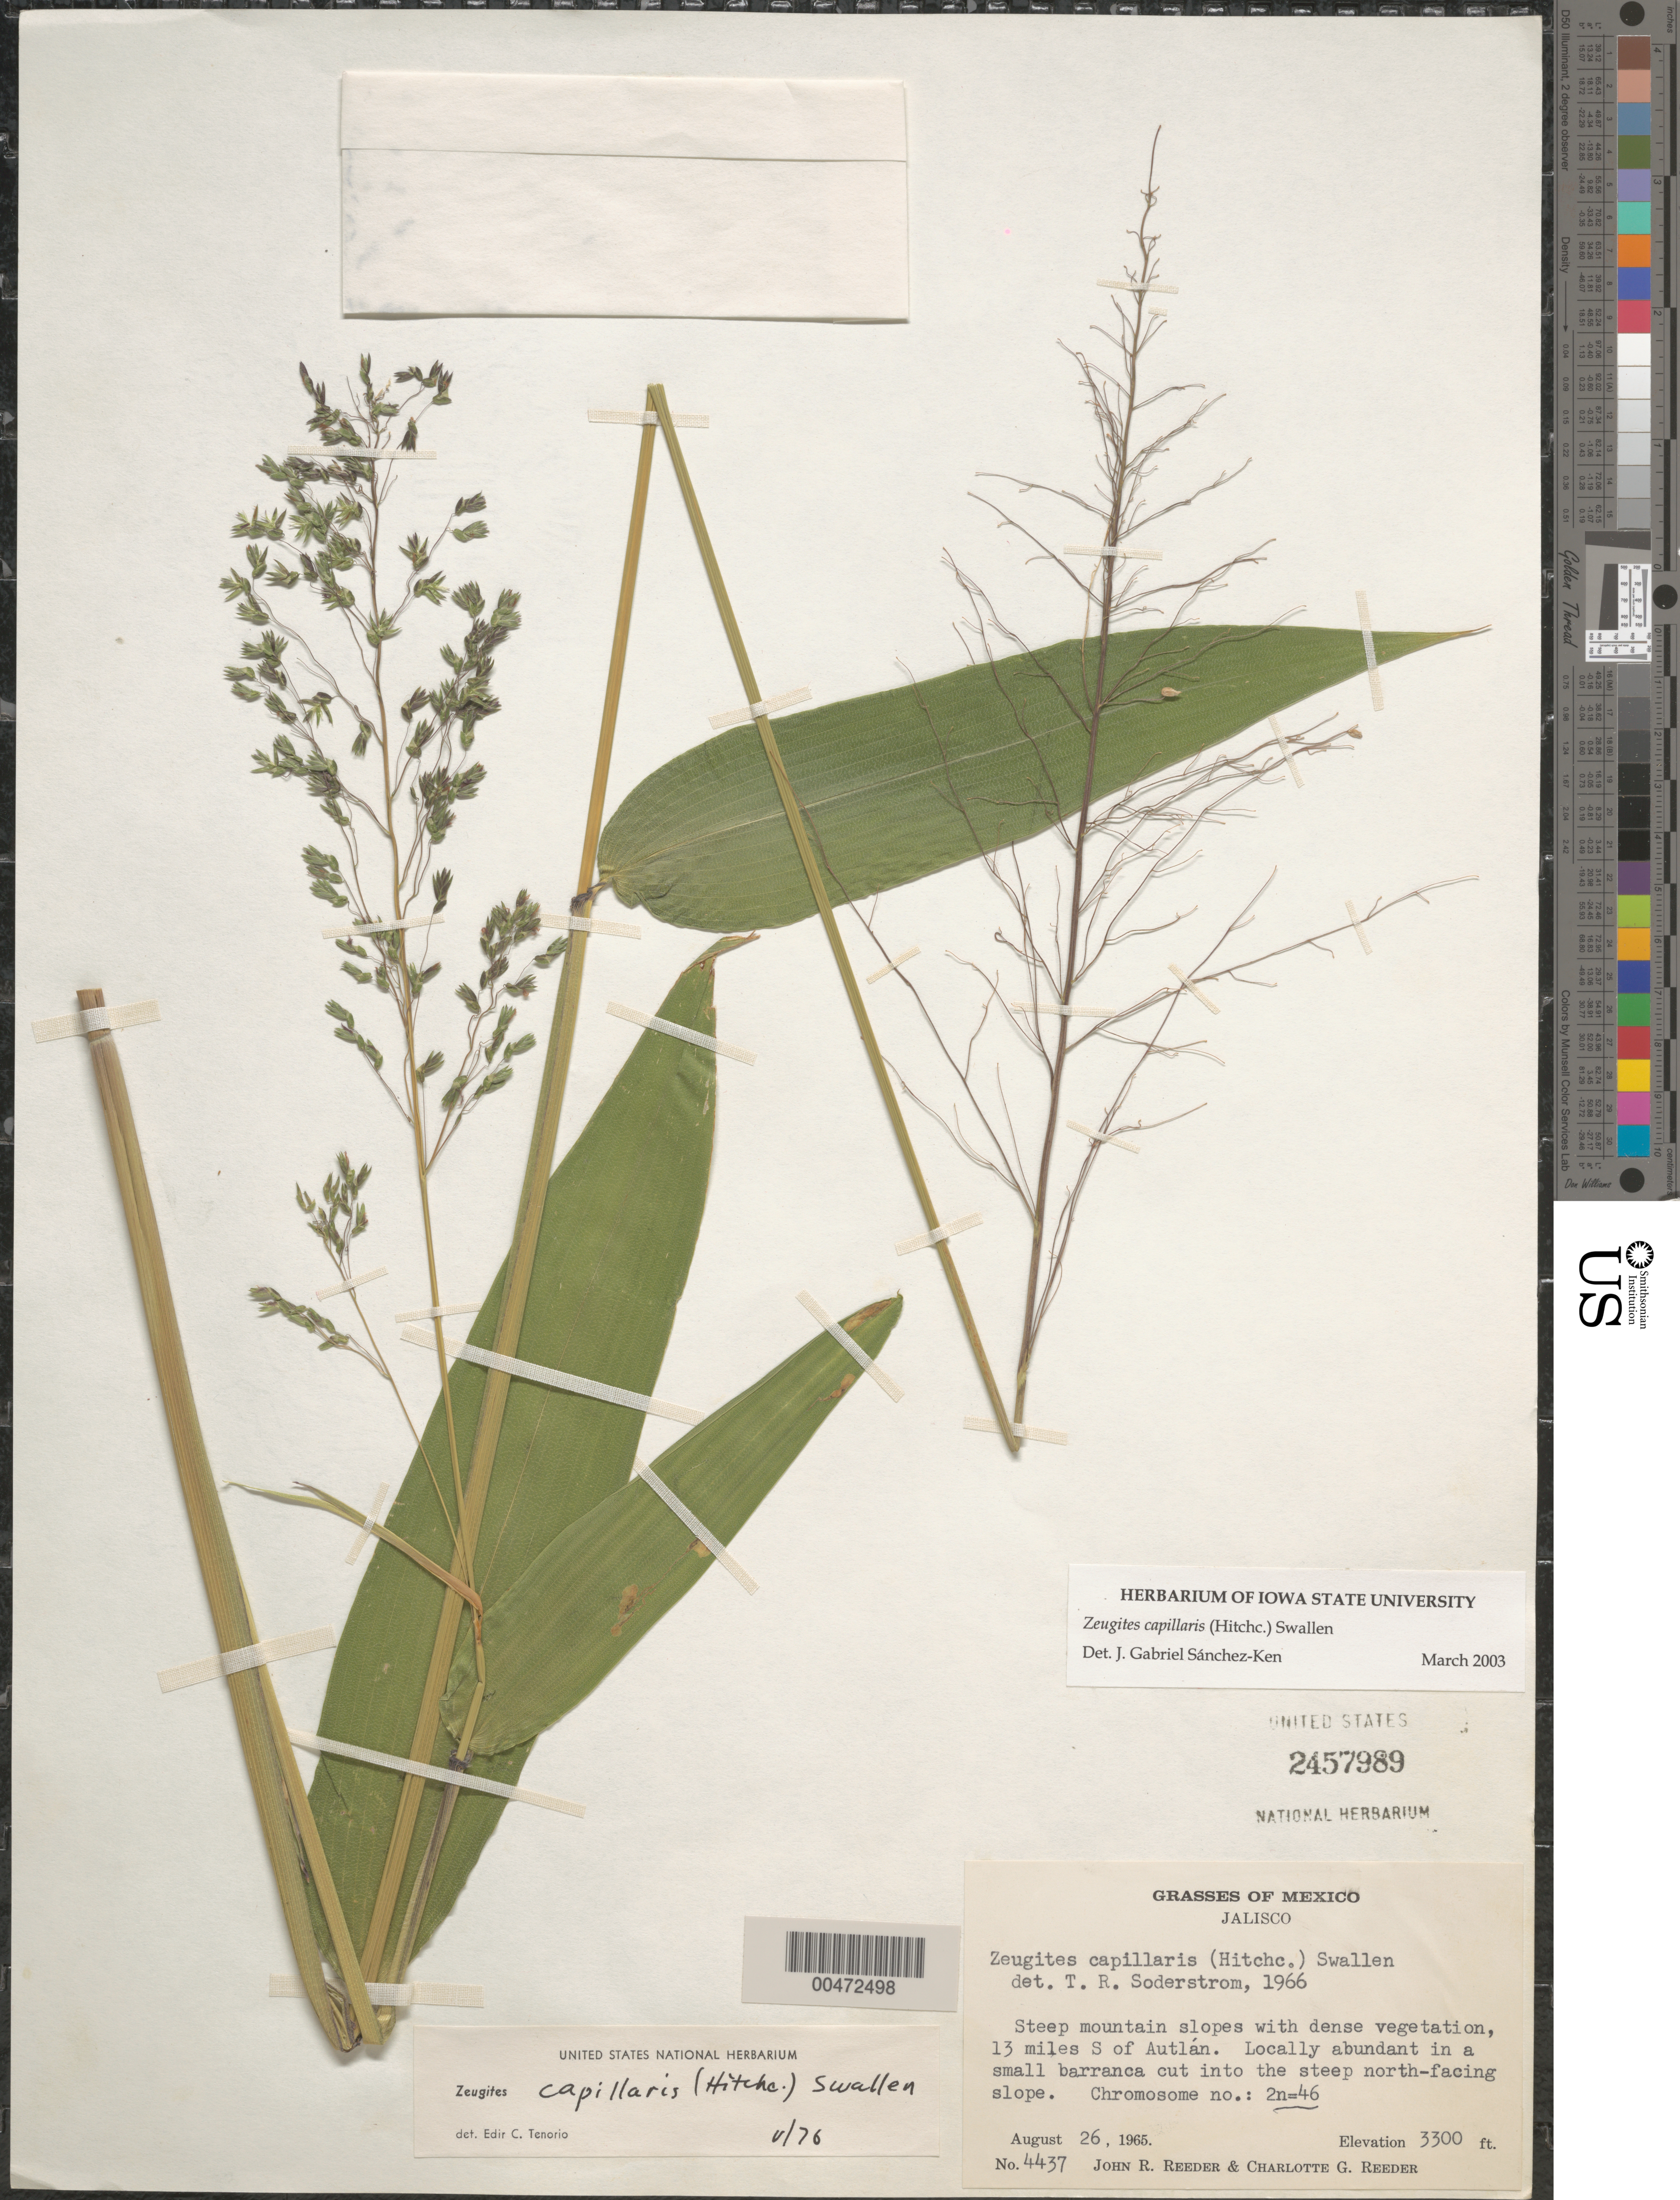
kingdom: Plantae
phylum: Tracheophyta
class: Liliopsida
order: Poales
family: Poaceae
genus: Zeugites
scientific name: Zeugites latifolius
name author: (E. Fourn.) Hemsl.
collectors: J. R. Reeder & C. G. Reeder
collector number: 4437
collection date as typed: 26 Aug 1965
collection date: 1965-08-26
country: Mexico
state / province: Jalisco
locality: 13 mi S of Autlán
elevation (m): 1006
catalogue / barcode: US 2457989